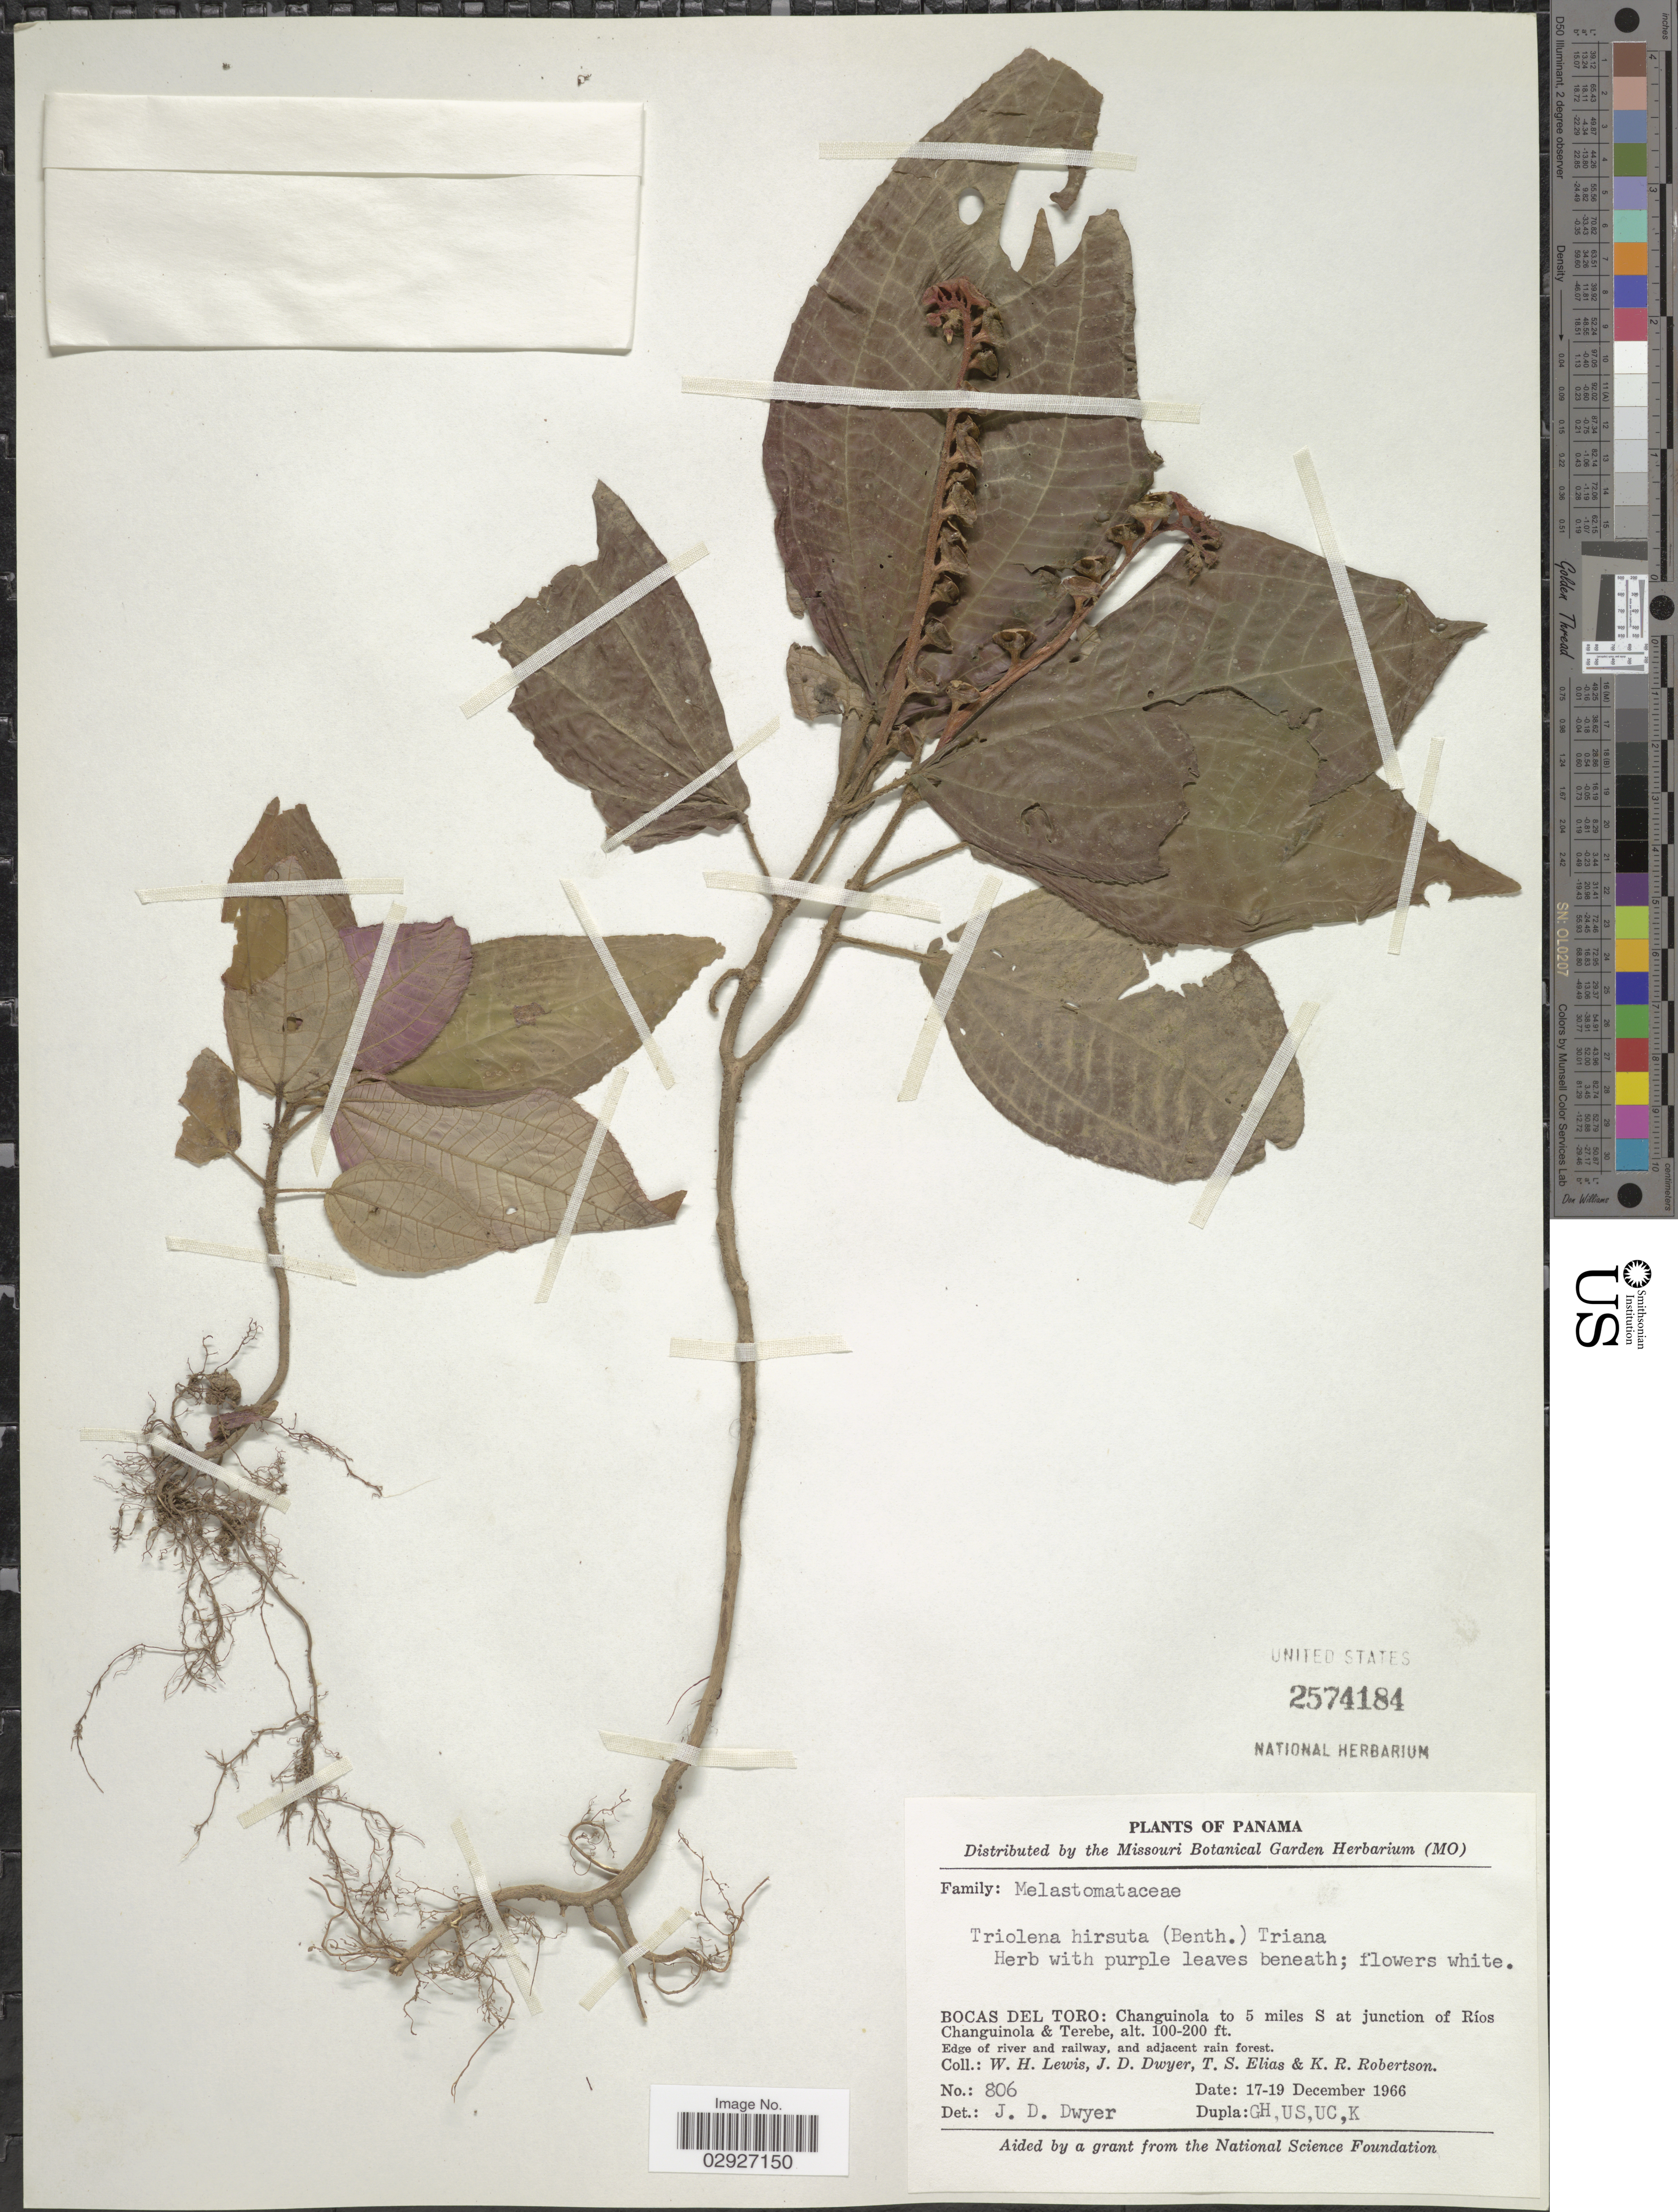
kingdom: Plantae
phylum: Tracheophyta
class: Magnoliopsida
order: Myrtales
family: Melastomataceae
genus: Triolena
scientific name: Triolena hirsuta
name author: (Benth.) Triana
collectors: W. H. Lewis, J. D. Dwyer, T. S. Elias & K. Robertson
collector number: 806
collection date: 1966-12-17/1966-12-19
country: Panama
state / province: Bocas del Toro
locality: Changuinola to 5 miles S at junction of Ríos Changuinola & Terebe.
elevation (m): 30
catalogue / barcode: US 2574184